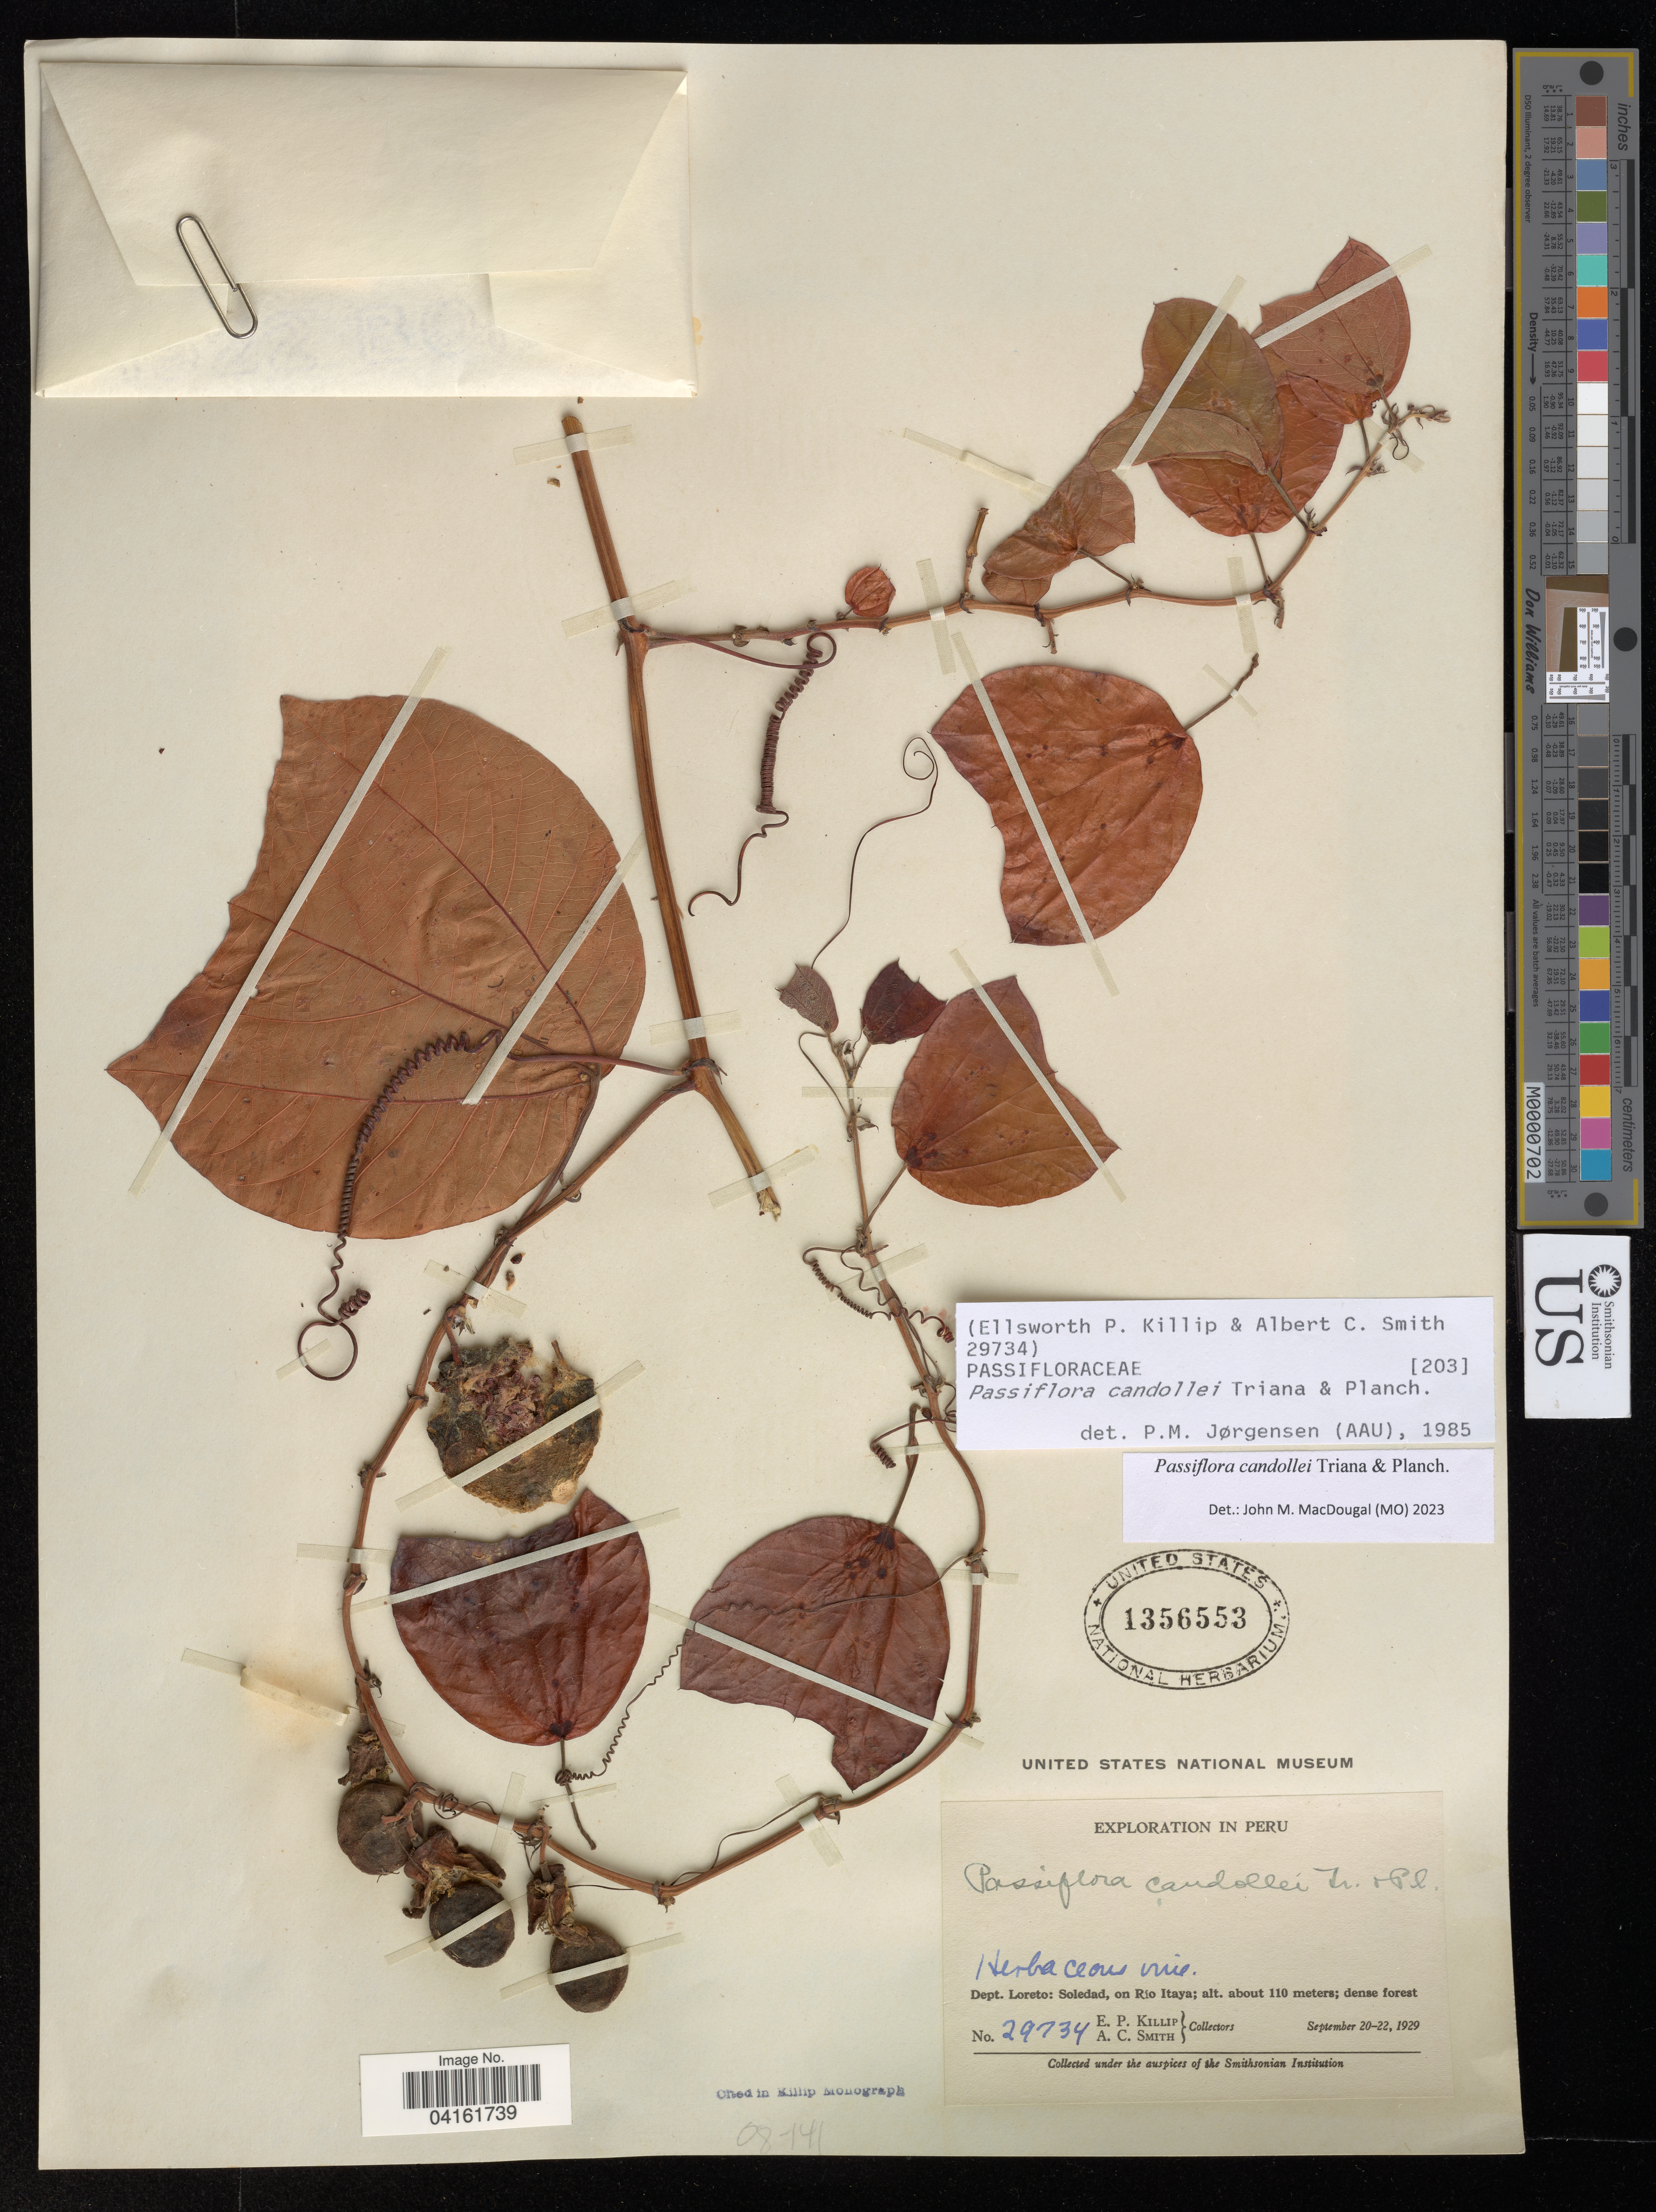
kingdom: Plantae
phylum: Tracheophyta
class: Magnoliopsida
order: Malpighiales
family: Passifloraceae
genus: Passiflora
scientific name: Passiflora candollei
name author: Triana & Planch.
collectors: E. P. Killip & A. C. Smith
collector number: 29734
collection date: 1929-09-20/1929-09-22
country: Peru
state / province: Loreto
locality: Soledad, on Río Itaya.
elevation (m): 110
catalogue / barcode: US 1356553